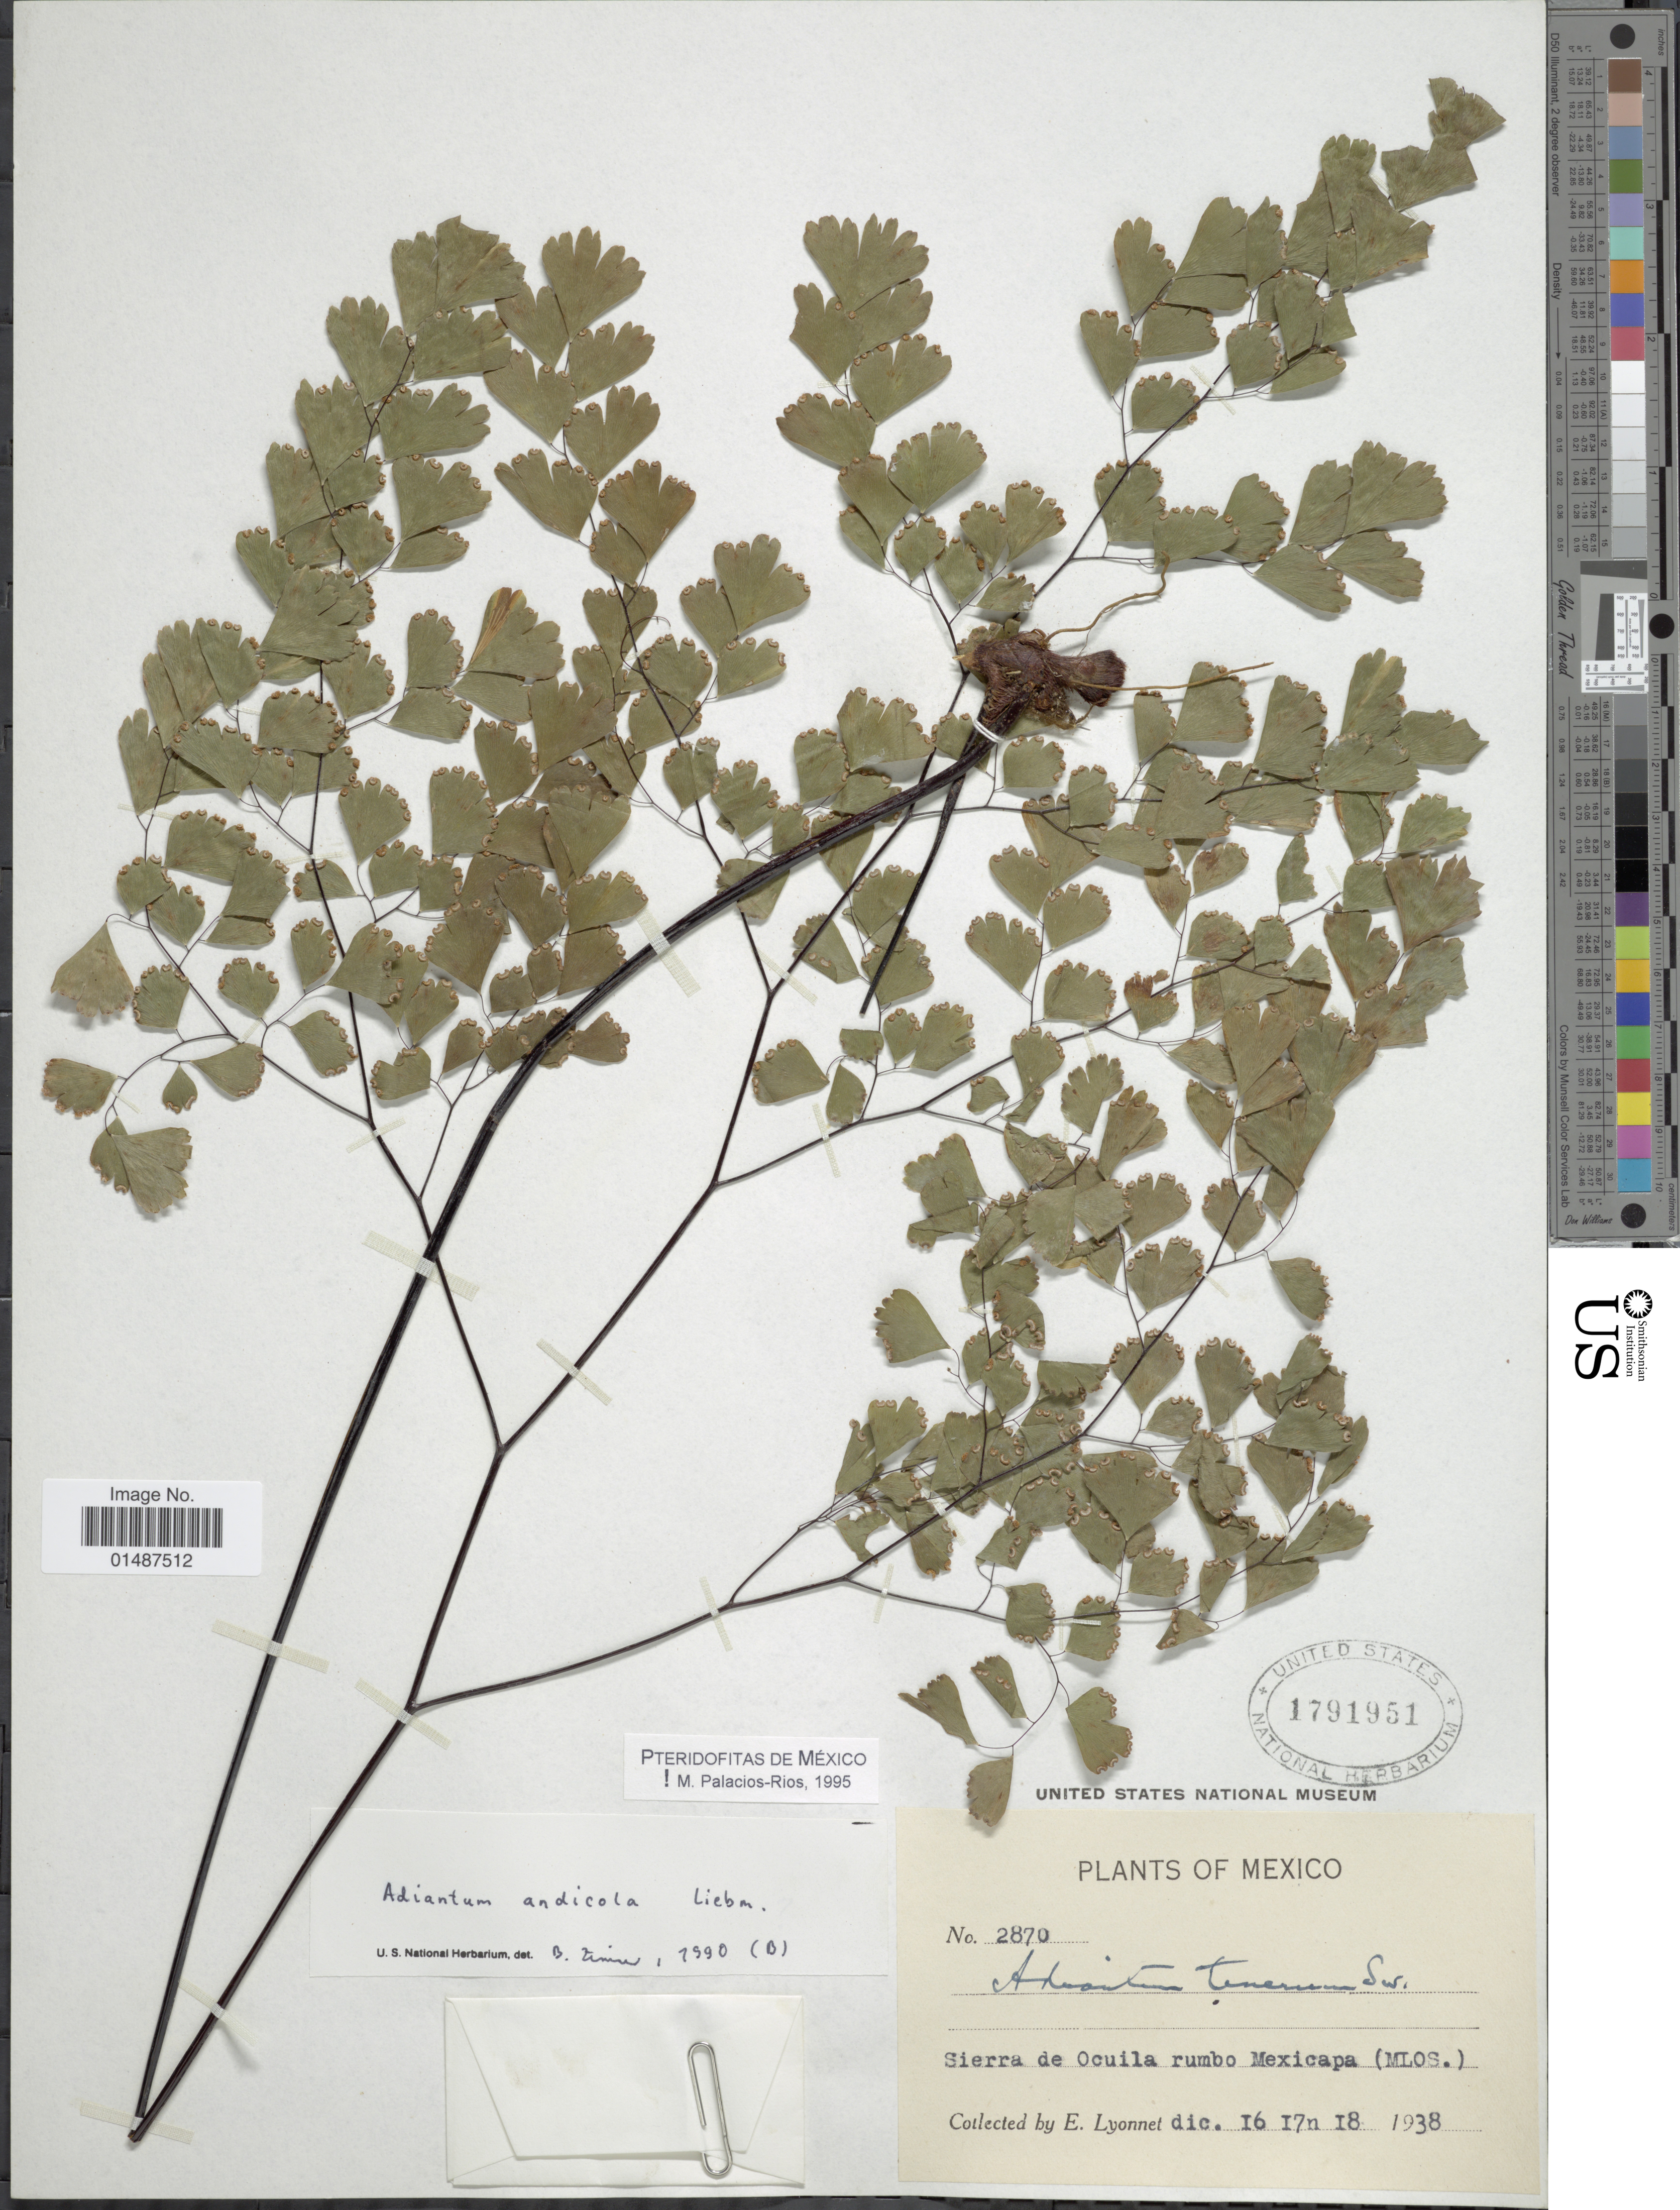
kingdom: Plantae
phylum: Tracheophyta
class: Polypodiopsida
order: Polypodiales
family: Pteridaceae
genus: Adiantum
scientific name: Adiantum andicola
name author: Liebm.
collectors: E. Lyonnet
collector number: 2870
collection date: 1938-12-16/1938-12-18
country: Mexico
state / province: Morelos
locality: Sierra de Ocuila rumbo Mexicapa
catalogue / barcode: US 1791951